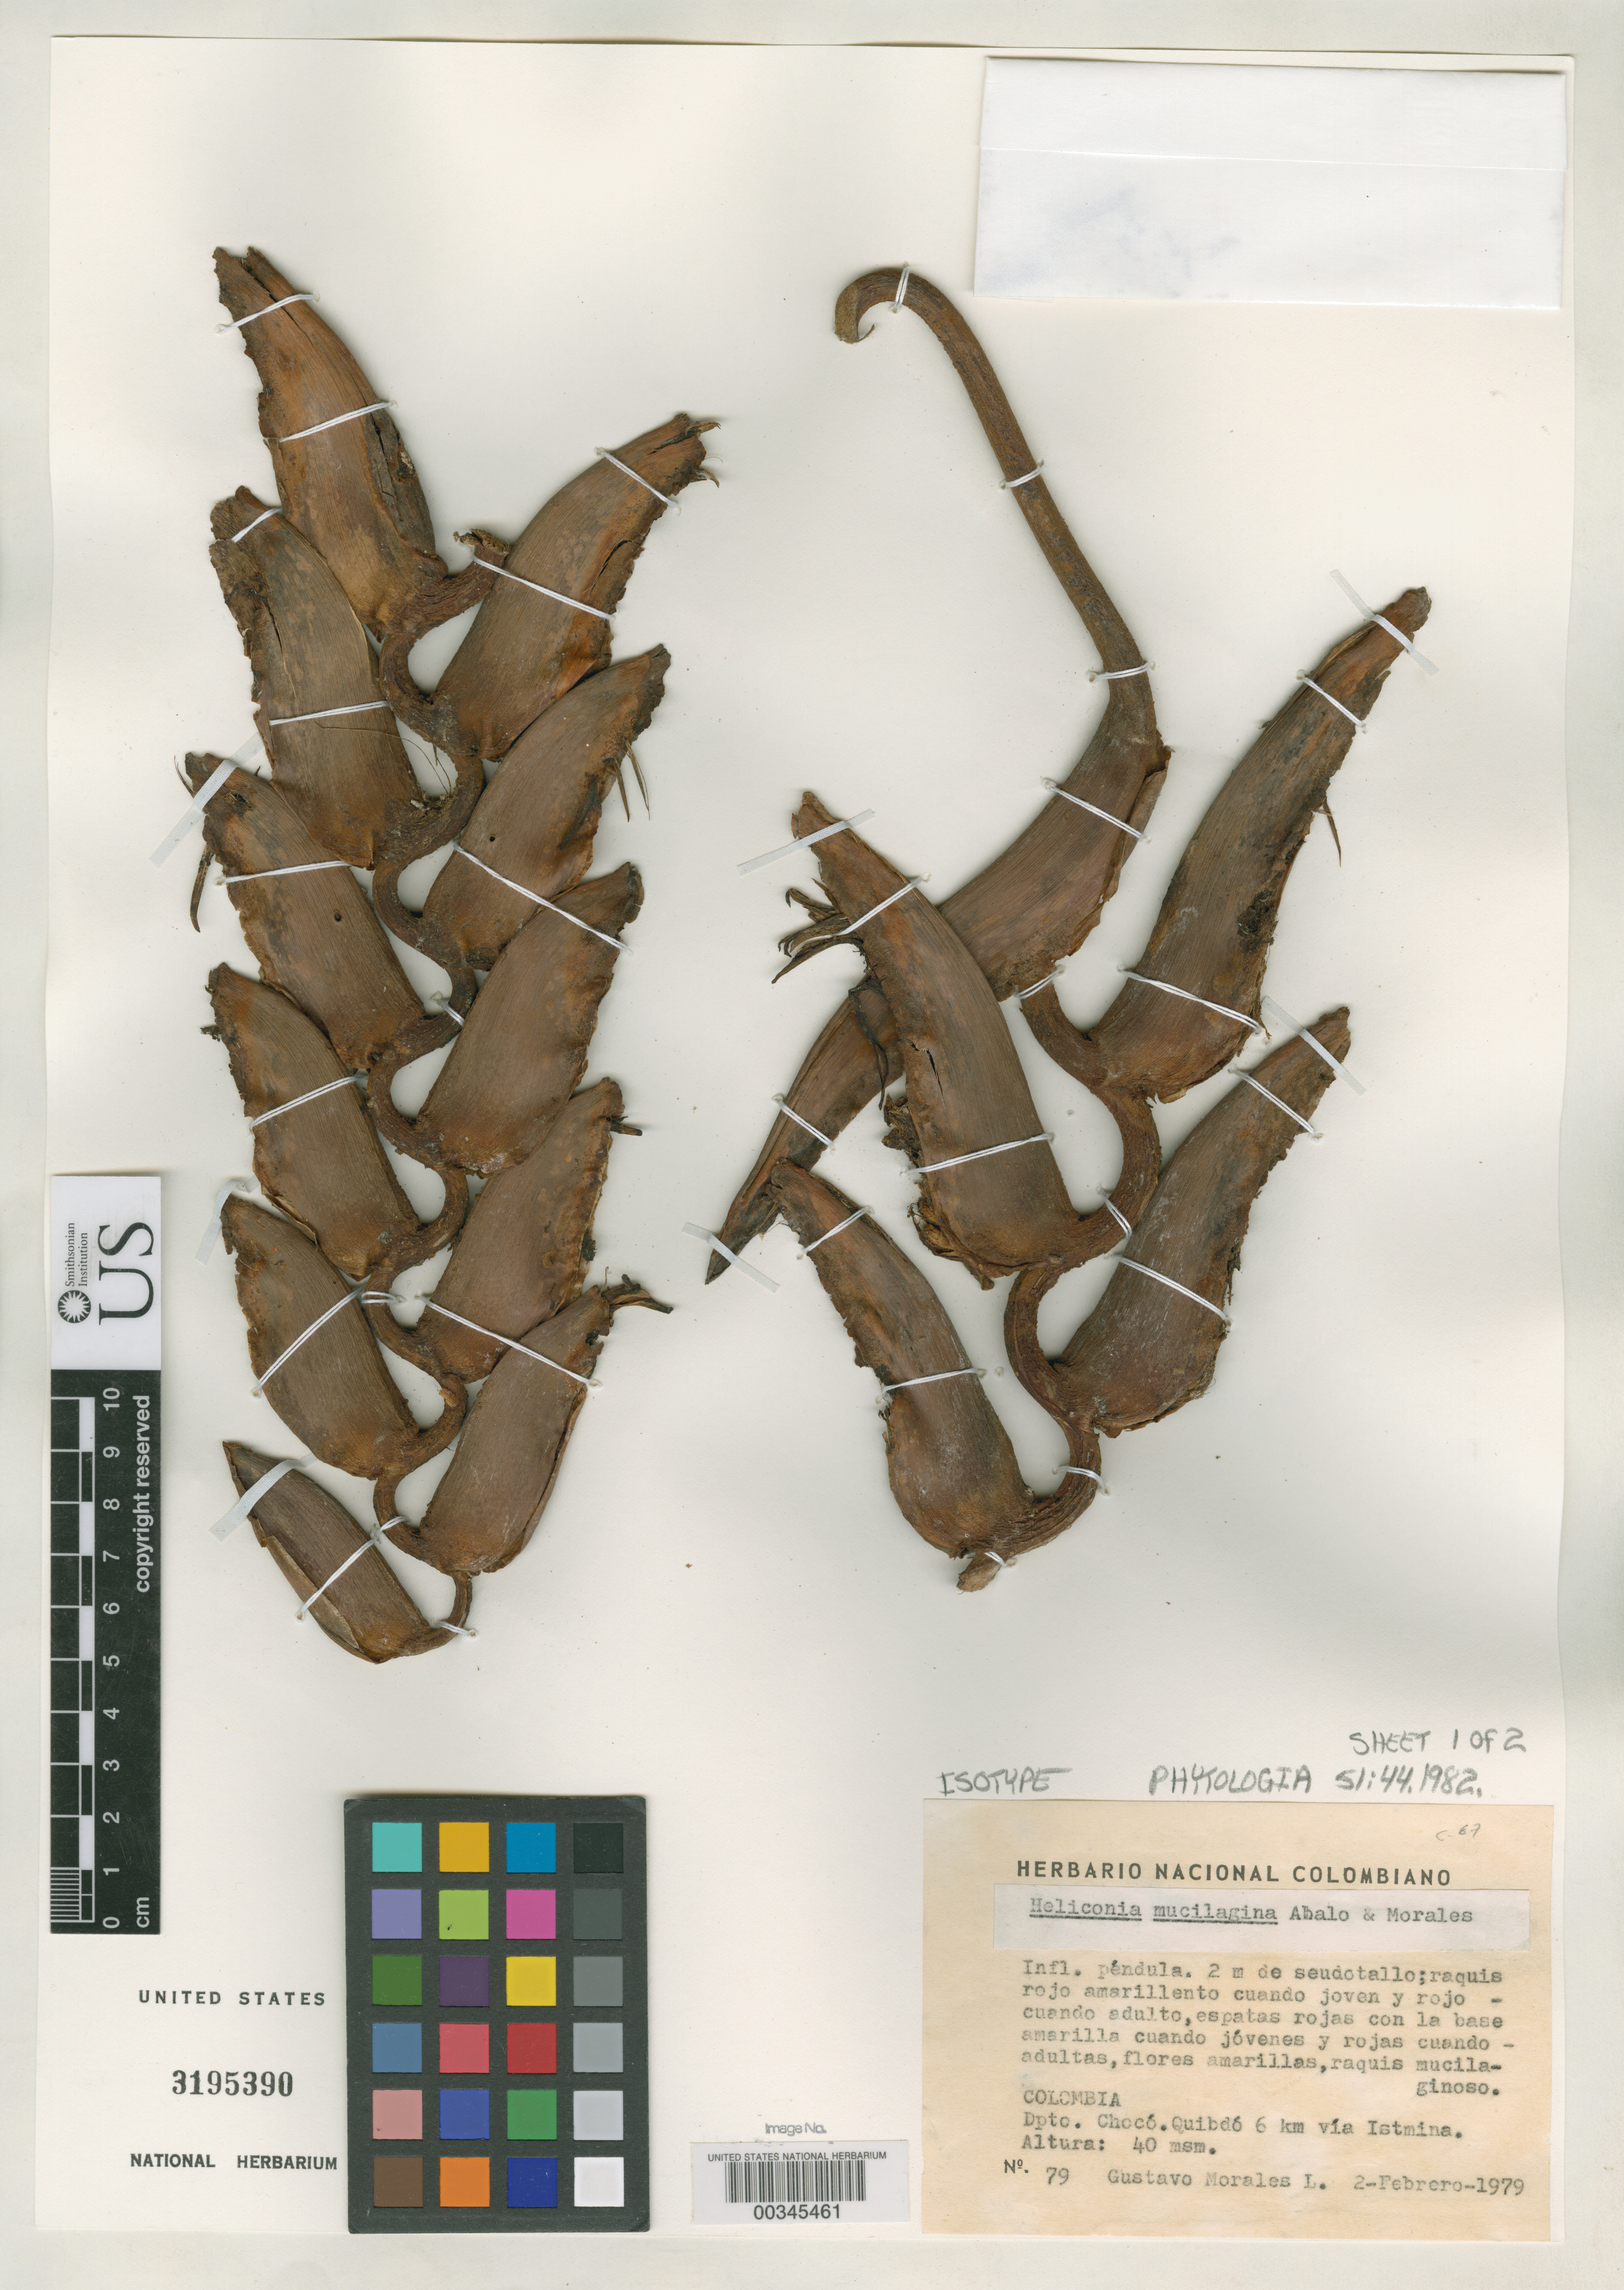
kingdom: Plantae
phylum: Tracheophyta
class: Liliopsida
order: Zingiberales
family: Heliconiaceae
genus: Heliconia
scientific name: Heliconia mucilagina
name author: Abalo & G. Morales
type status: Isotype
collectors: G. Morales L.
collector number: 79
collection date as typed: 02 Feb 1982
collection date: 1982-02-02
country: Colombia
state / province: Chocó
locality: Quibido 6 km via IstMina.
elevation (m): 40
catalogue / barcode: US 3195390